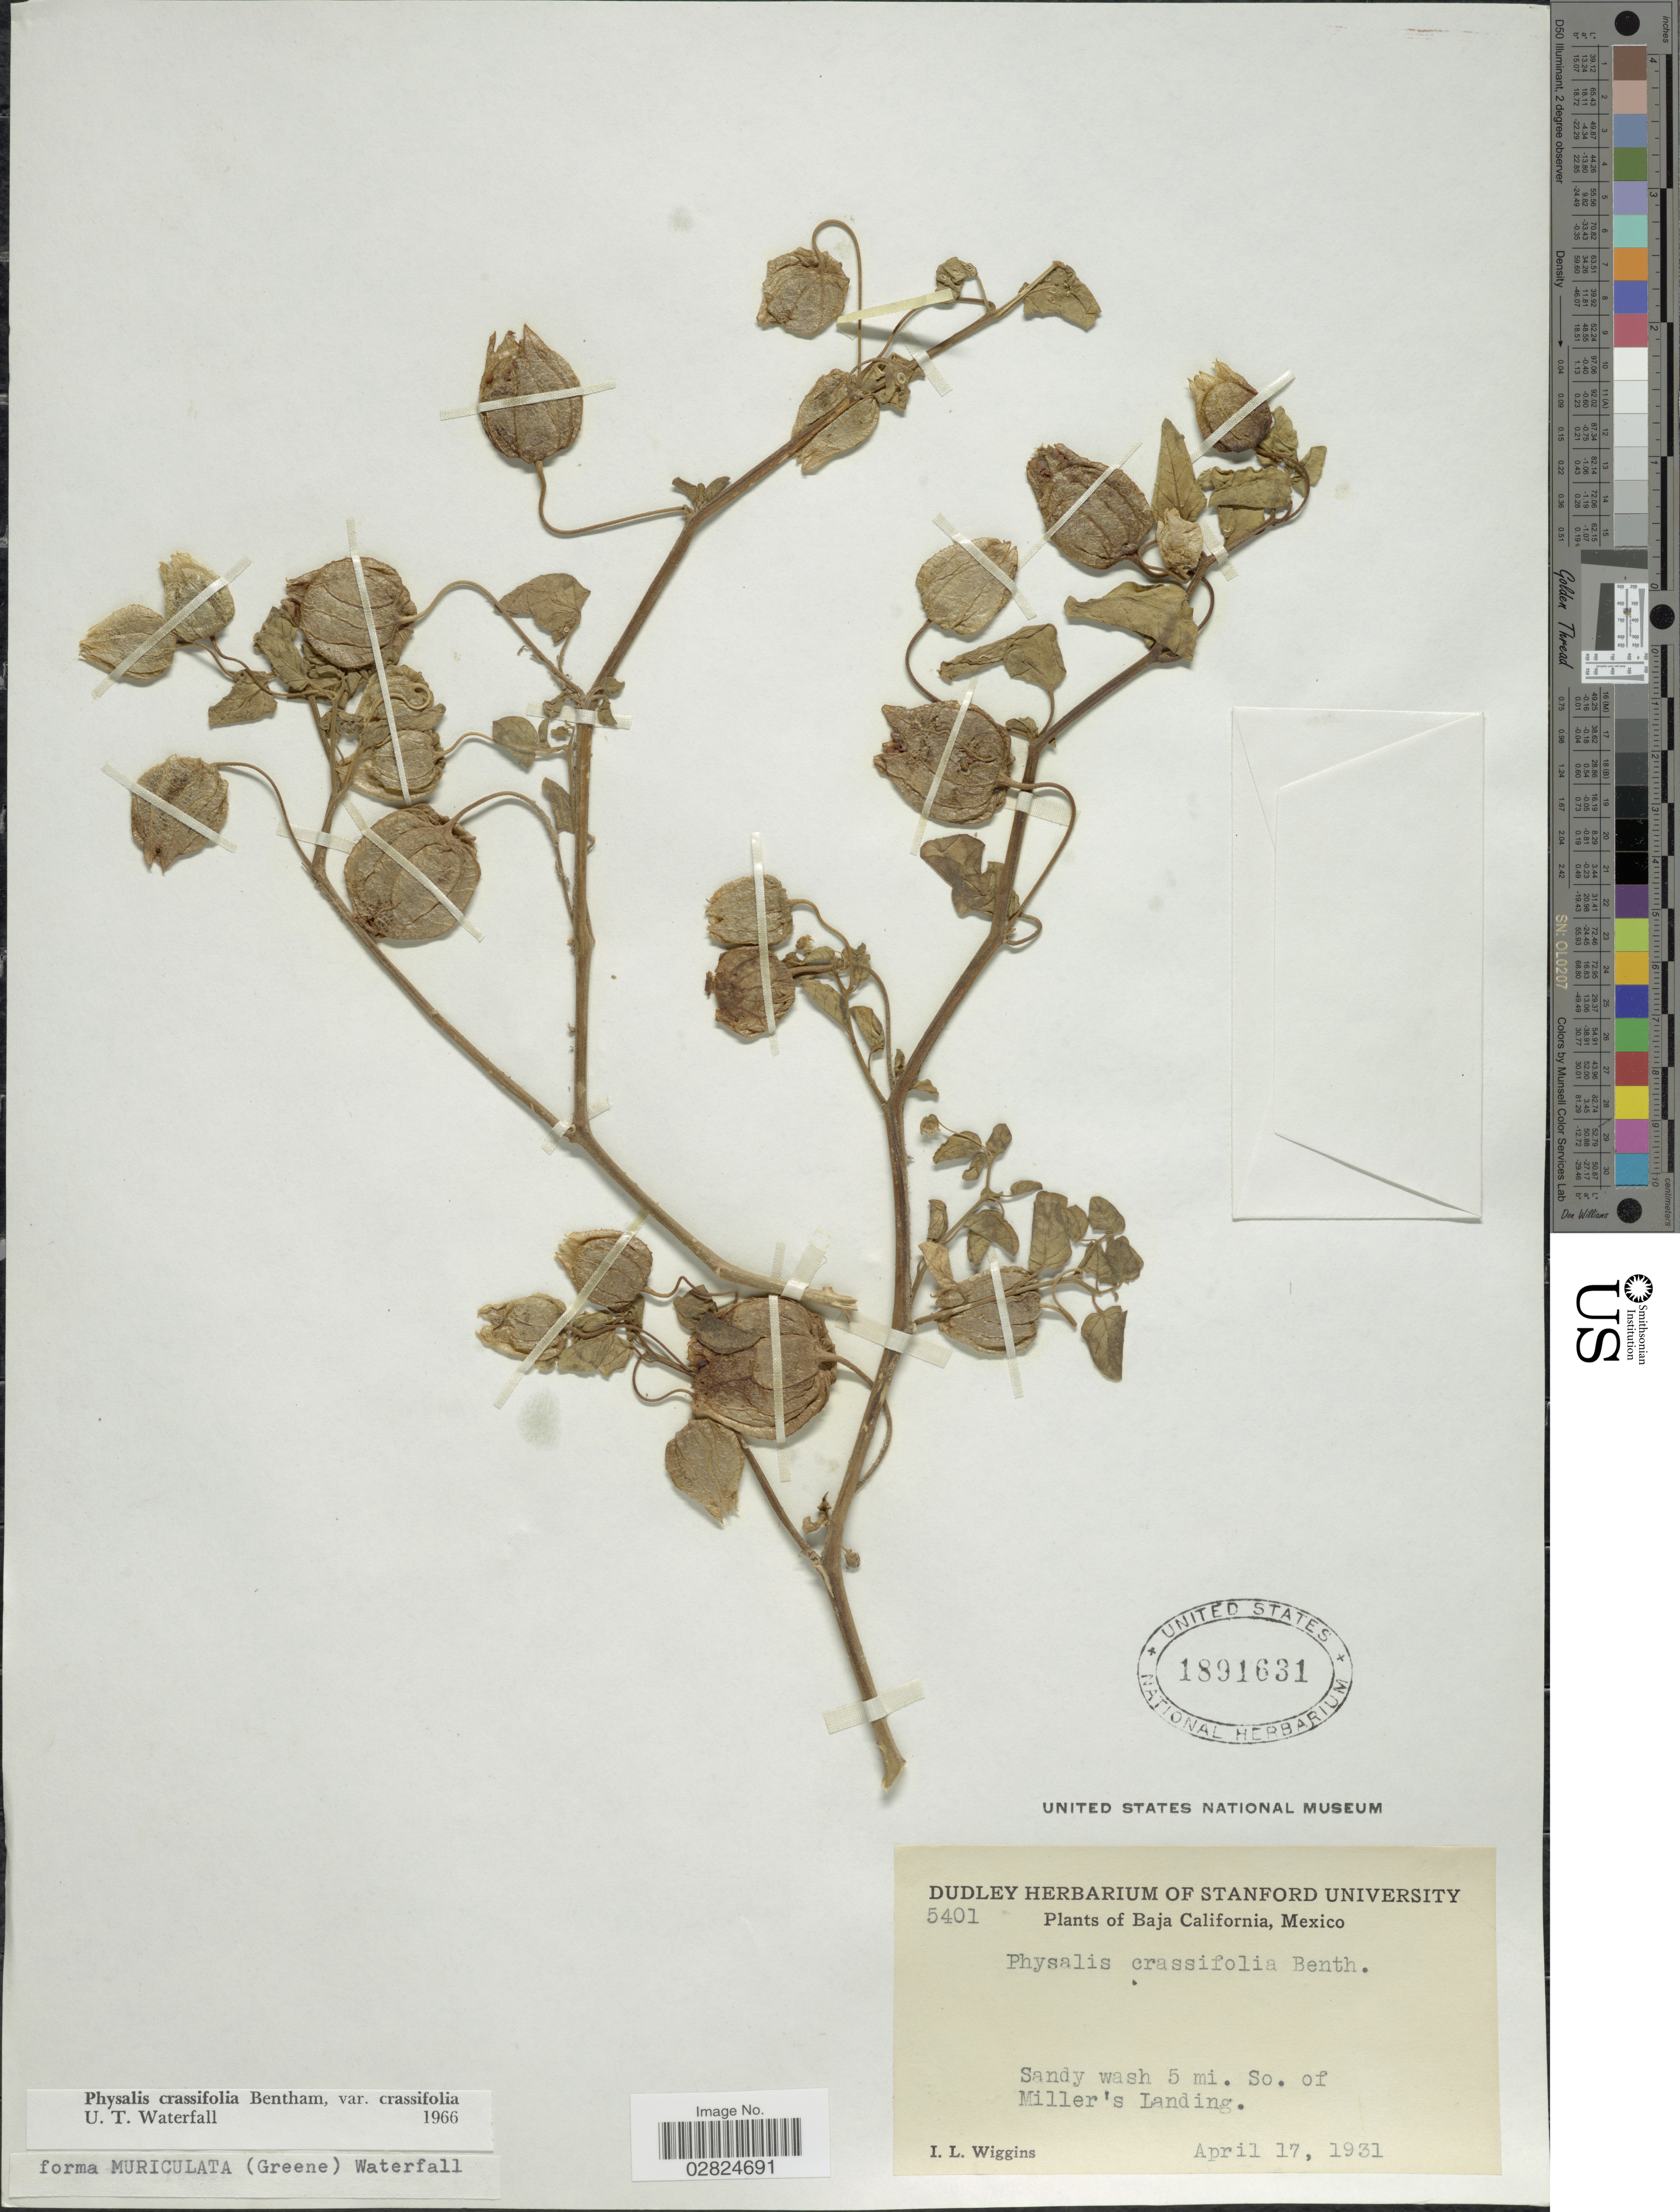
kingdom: Plantae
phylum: Tracheophyta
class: Magnoliopsida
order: Solanales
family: Solanaceae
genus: Physalis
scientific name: Physalis crassifolia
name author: Benth.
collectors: I. L. Wiggins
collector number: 5401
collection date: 1931-04-17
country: Mexico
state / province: Baja California Norte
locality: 5 mi. So. of Miller's Landing.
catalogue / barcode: US 1891631